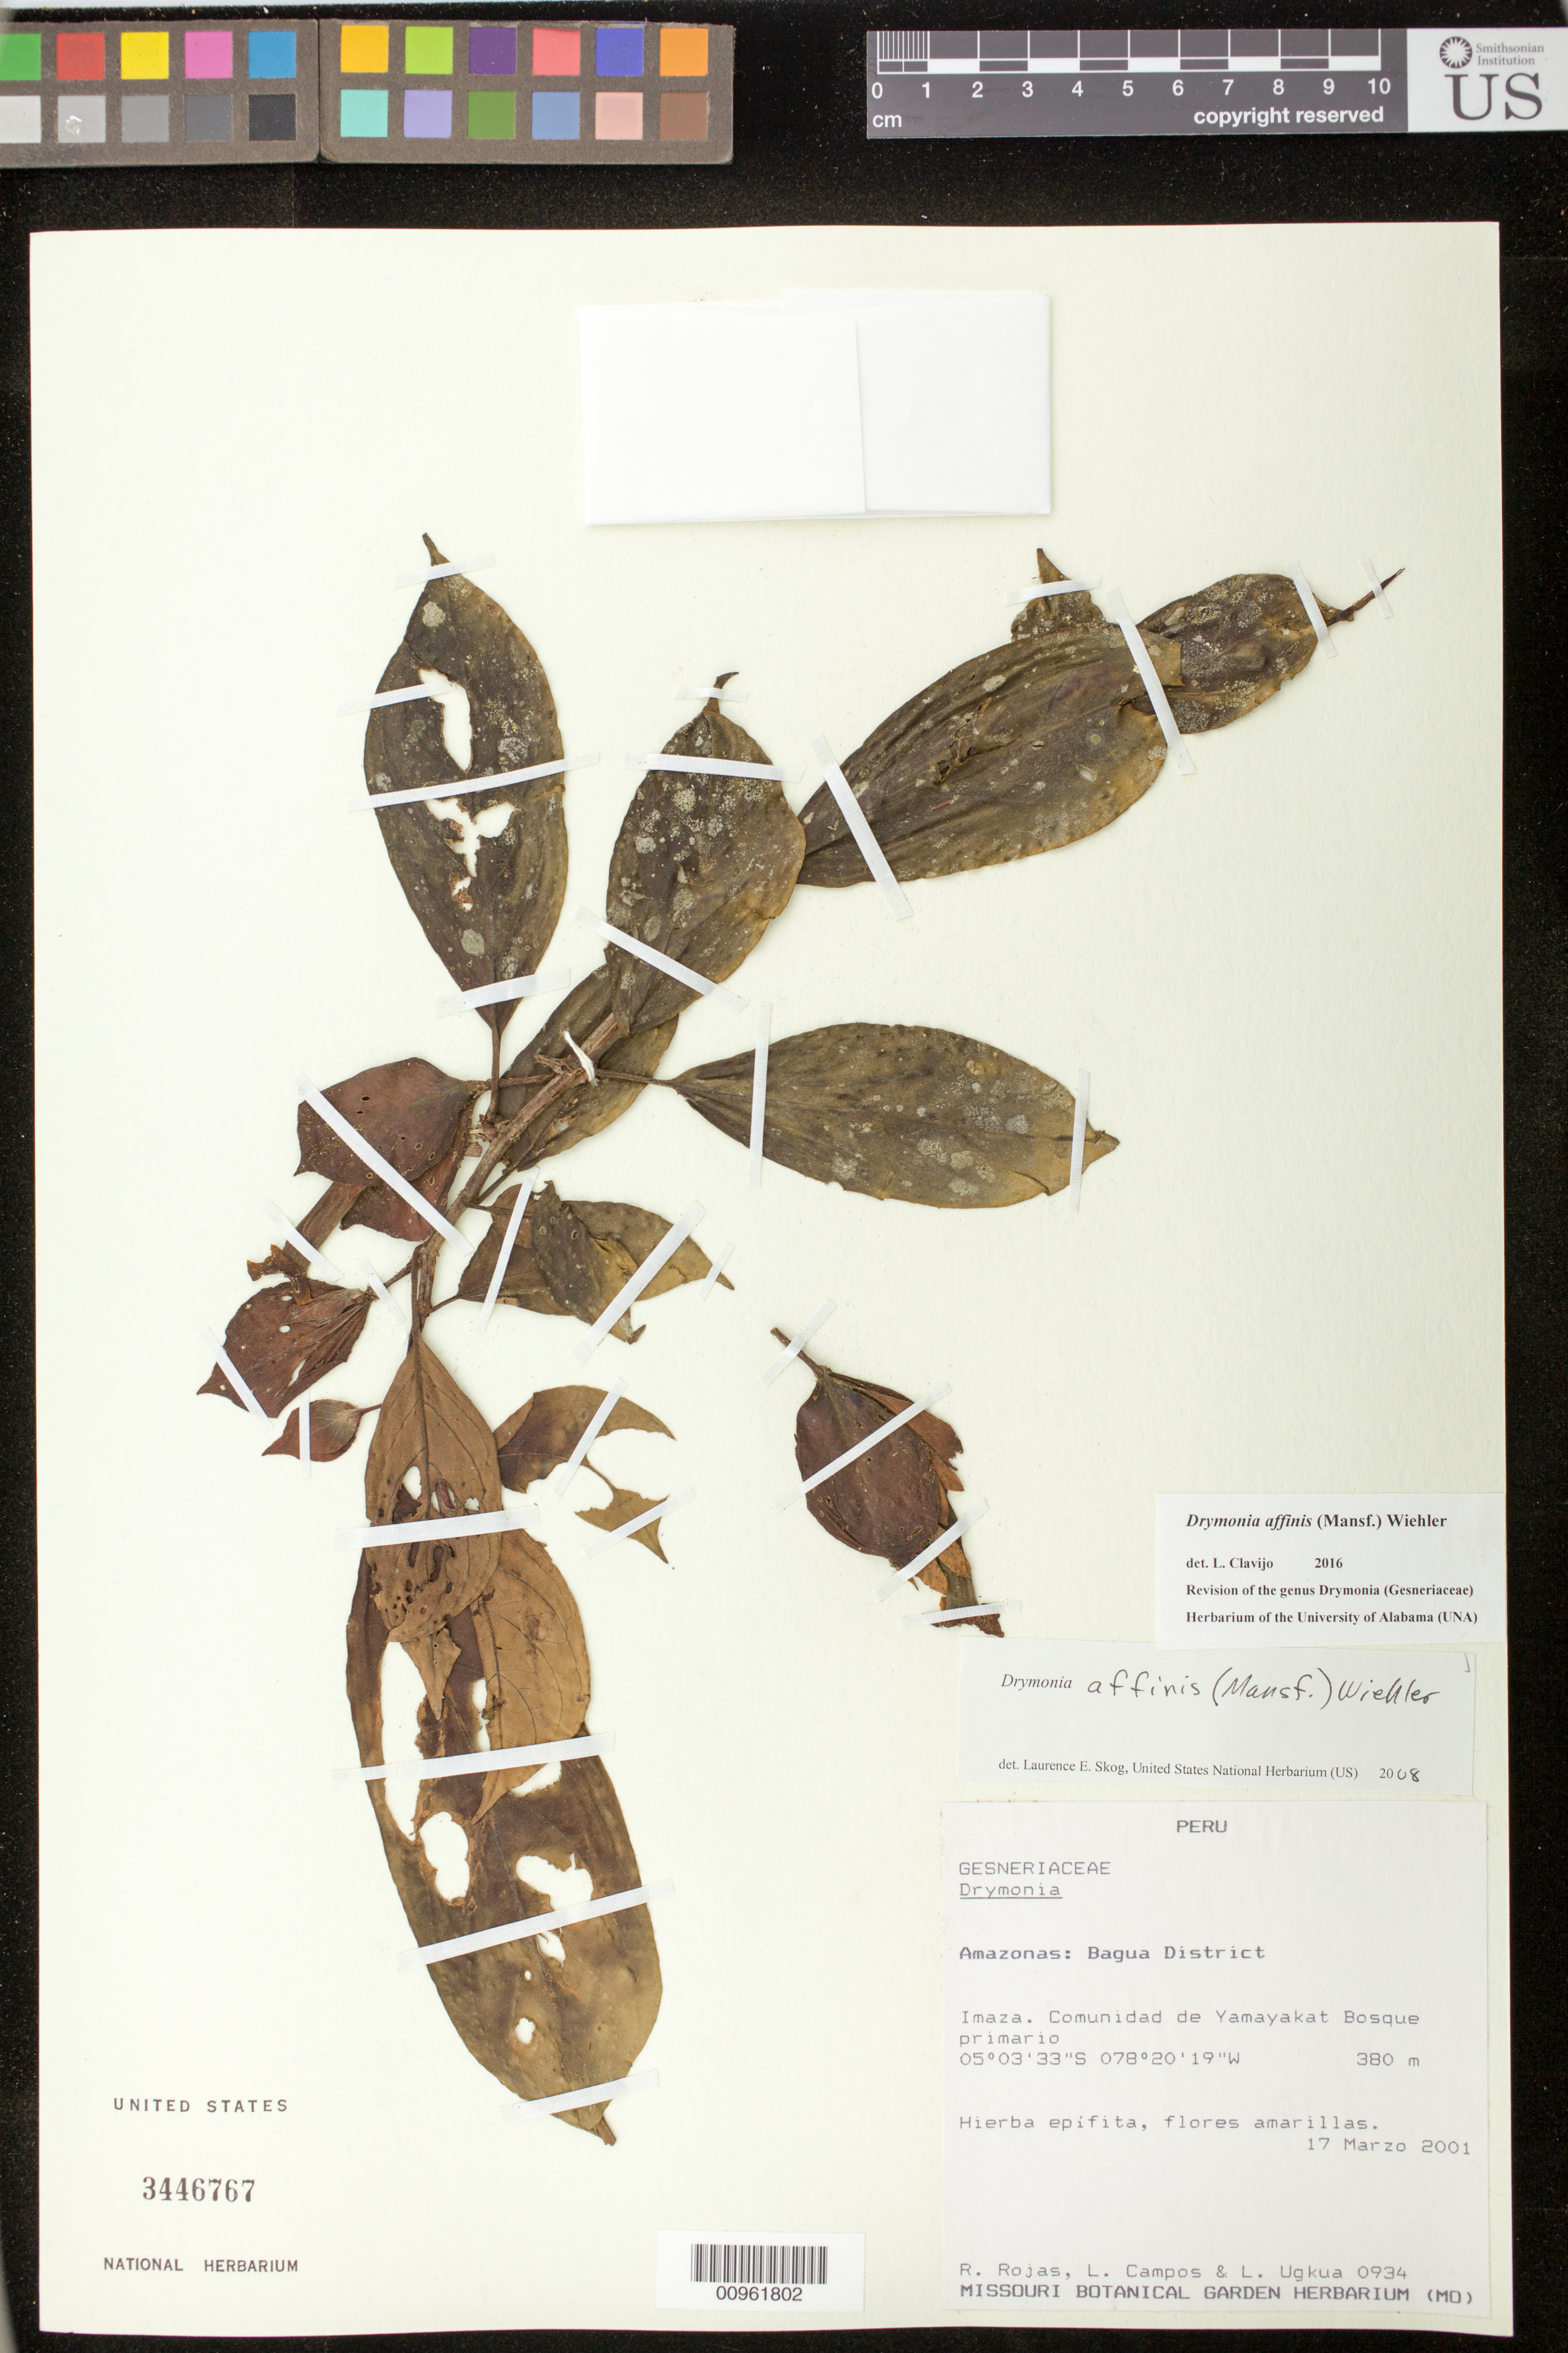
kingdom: Plantae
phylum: Tracheophyta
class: Magnoliopsida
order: Lamiales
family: Gesneriaceae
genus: Drymonia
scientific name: Drymonia affinis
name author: (Mansf.) Wiehler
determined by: Skog, Laurence E.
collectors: R. Rojas, L. Campos & L. Ugkua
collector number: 934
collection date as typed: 17 Mar 2001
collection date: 2001-03-17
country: Peru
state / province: Amazonas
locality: Amazonas: Bagua District. Imaza, comunidad de Yamayakat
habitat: Bosque primario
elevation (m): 380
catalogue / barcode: US 3446767